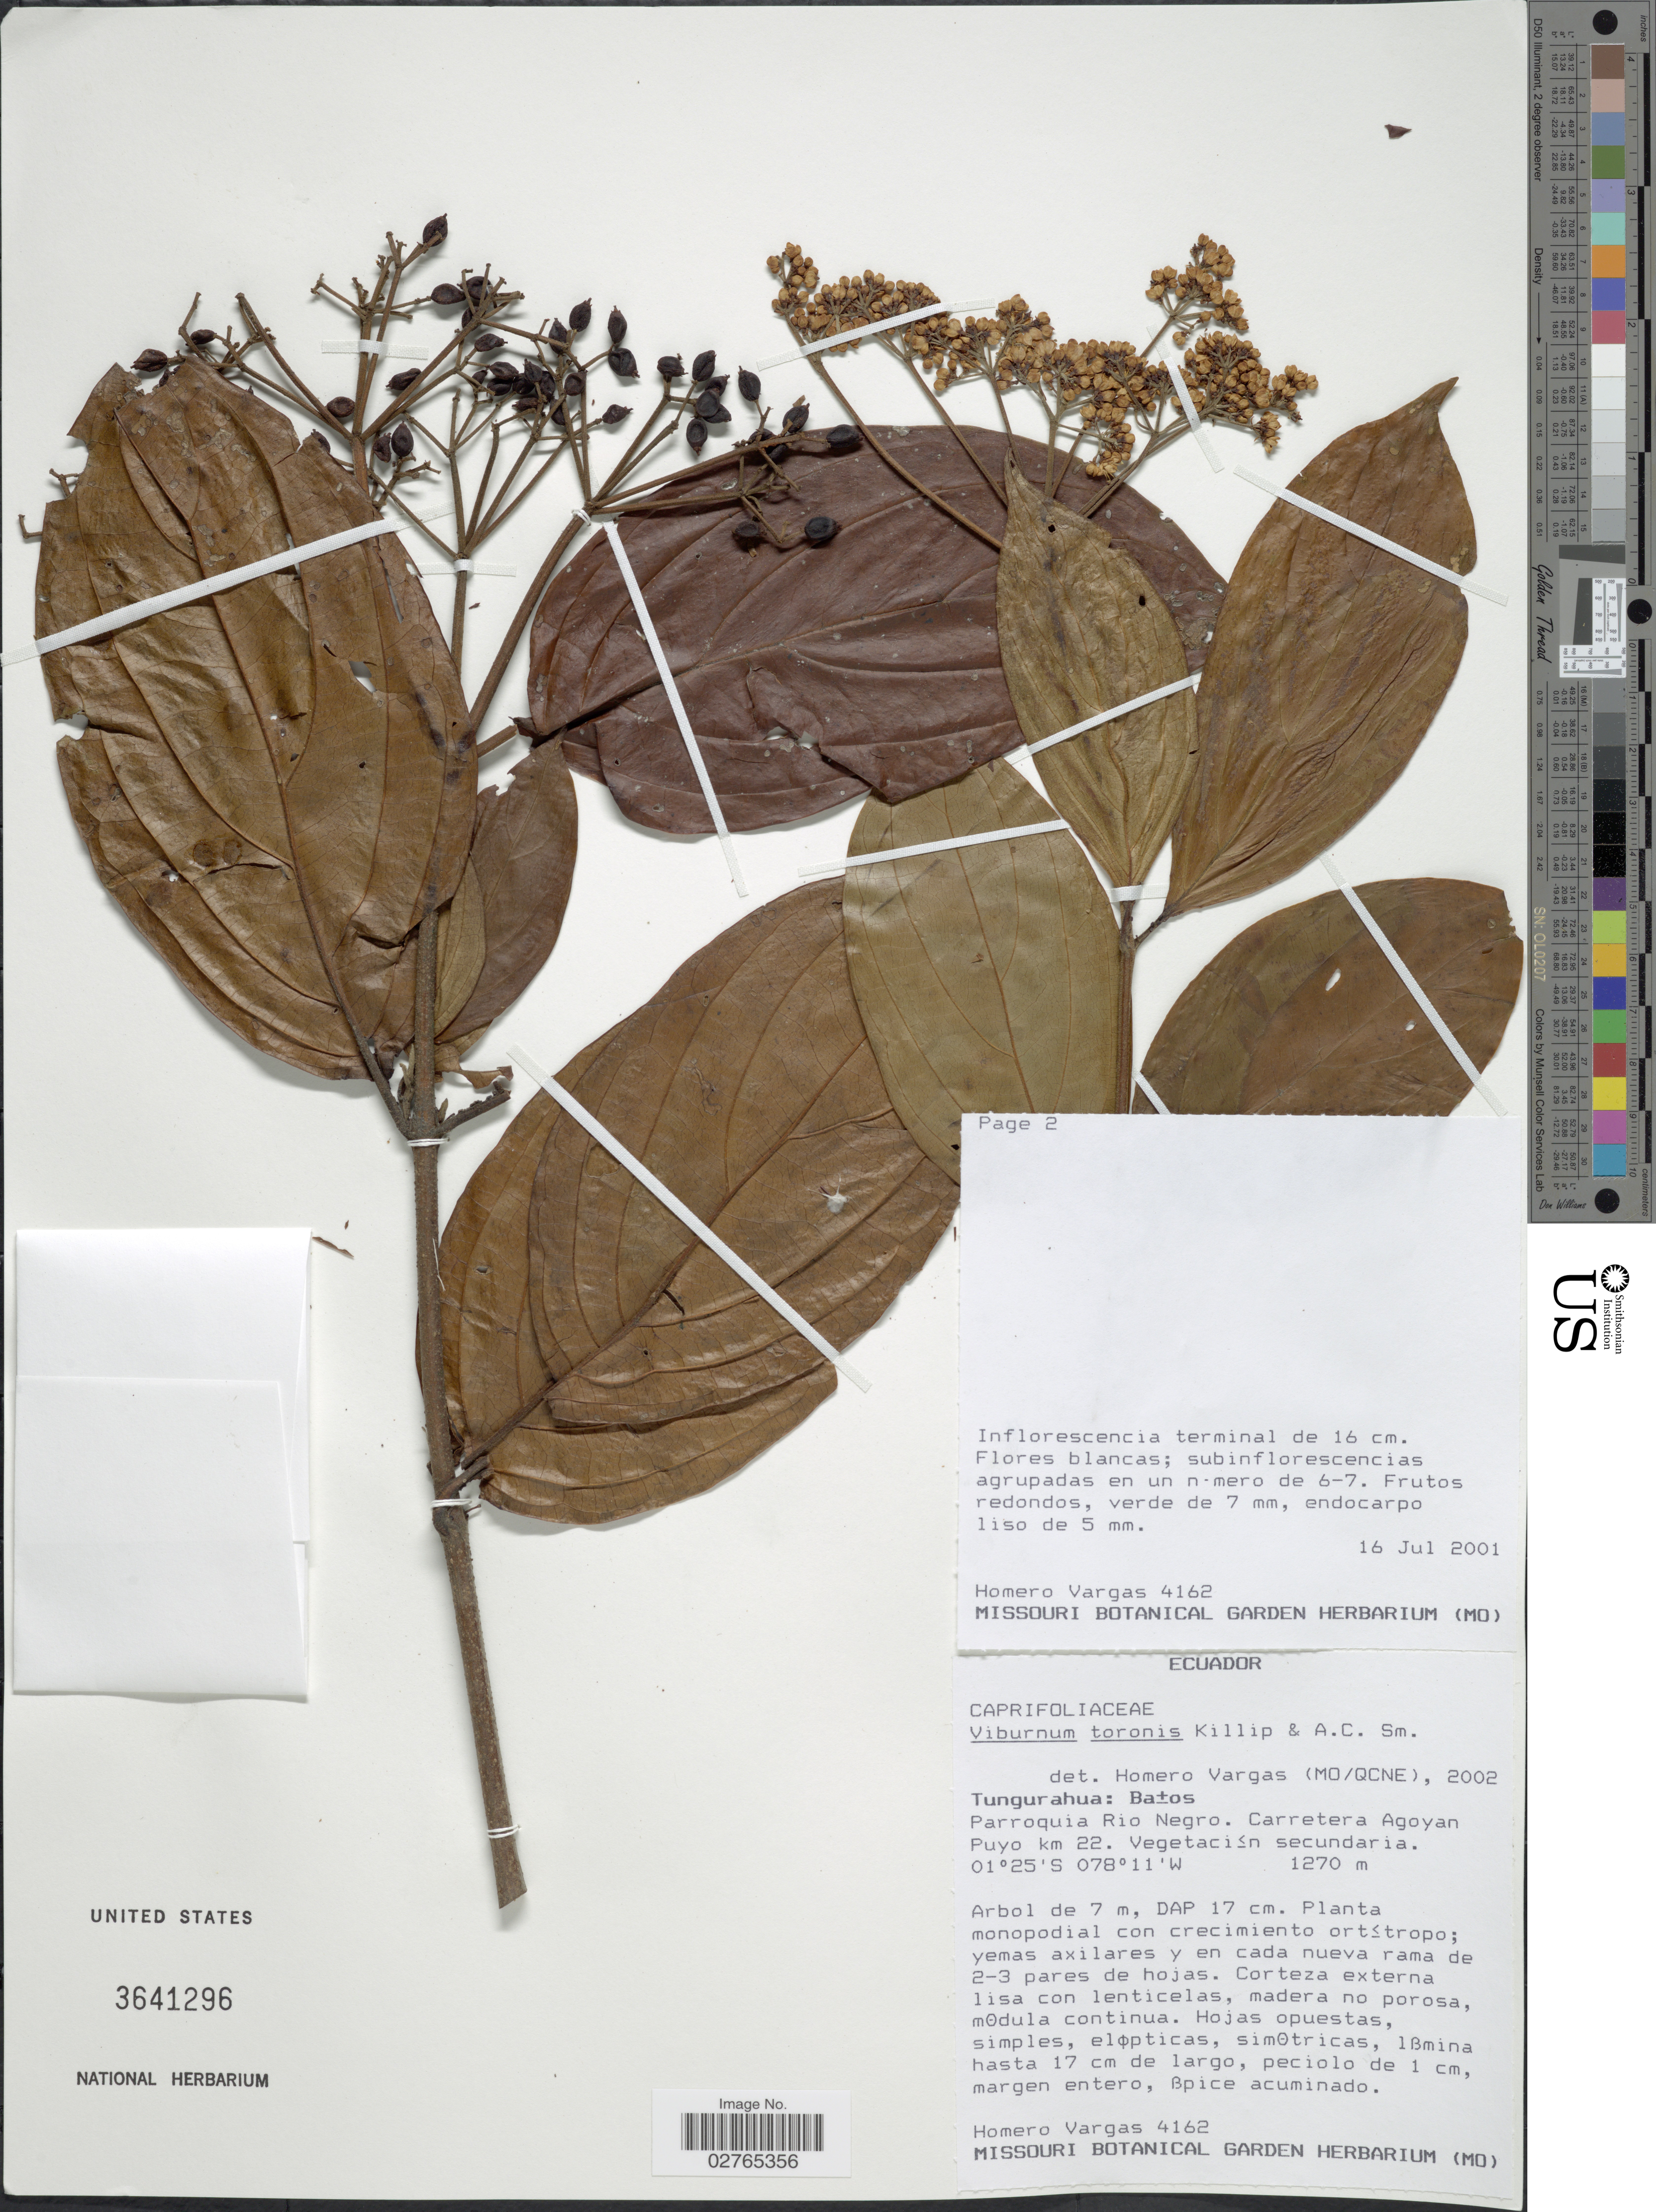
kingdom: Plantae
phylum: Tracheophyta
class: Magnoliopsida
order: Dipsacales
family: Viburnaceae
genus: Viburnum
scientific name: Viburnum toronis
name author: Killip & A.C. Sm.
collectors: H. Vargas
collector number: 4162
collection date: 2001-07-16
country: Ecuador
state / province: Tungurahua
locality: Batos [interpreted]. Parroquia Rio Negro. Carretera Agoyan Puyo km 22.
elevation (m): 1270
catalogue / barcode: US 3641296